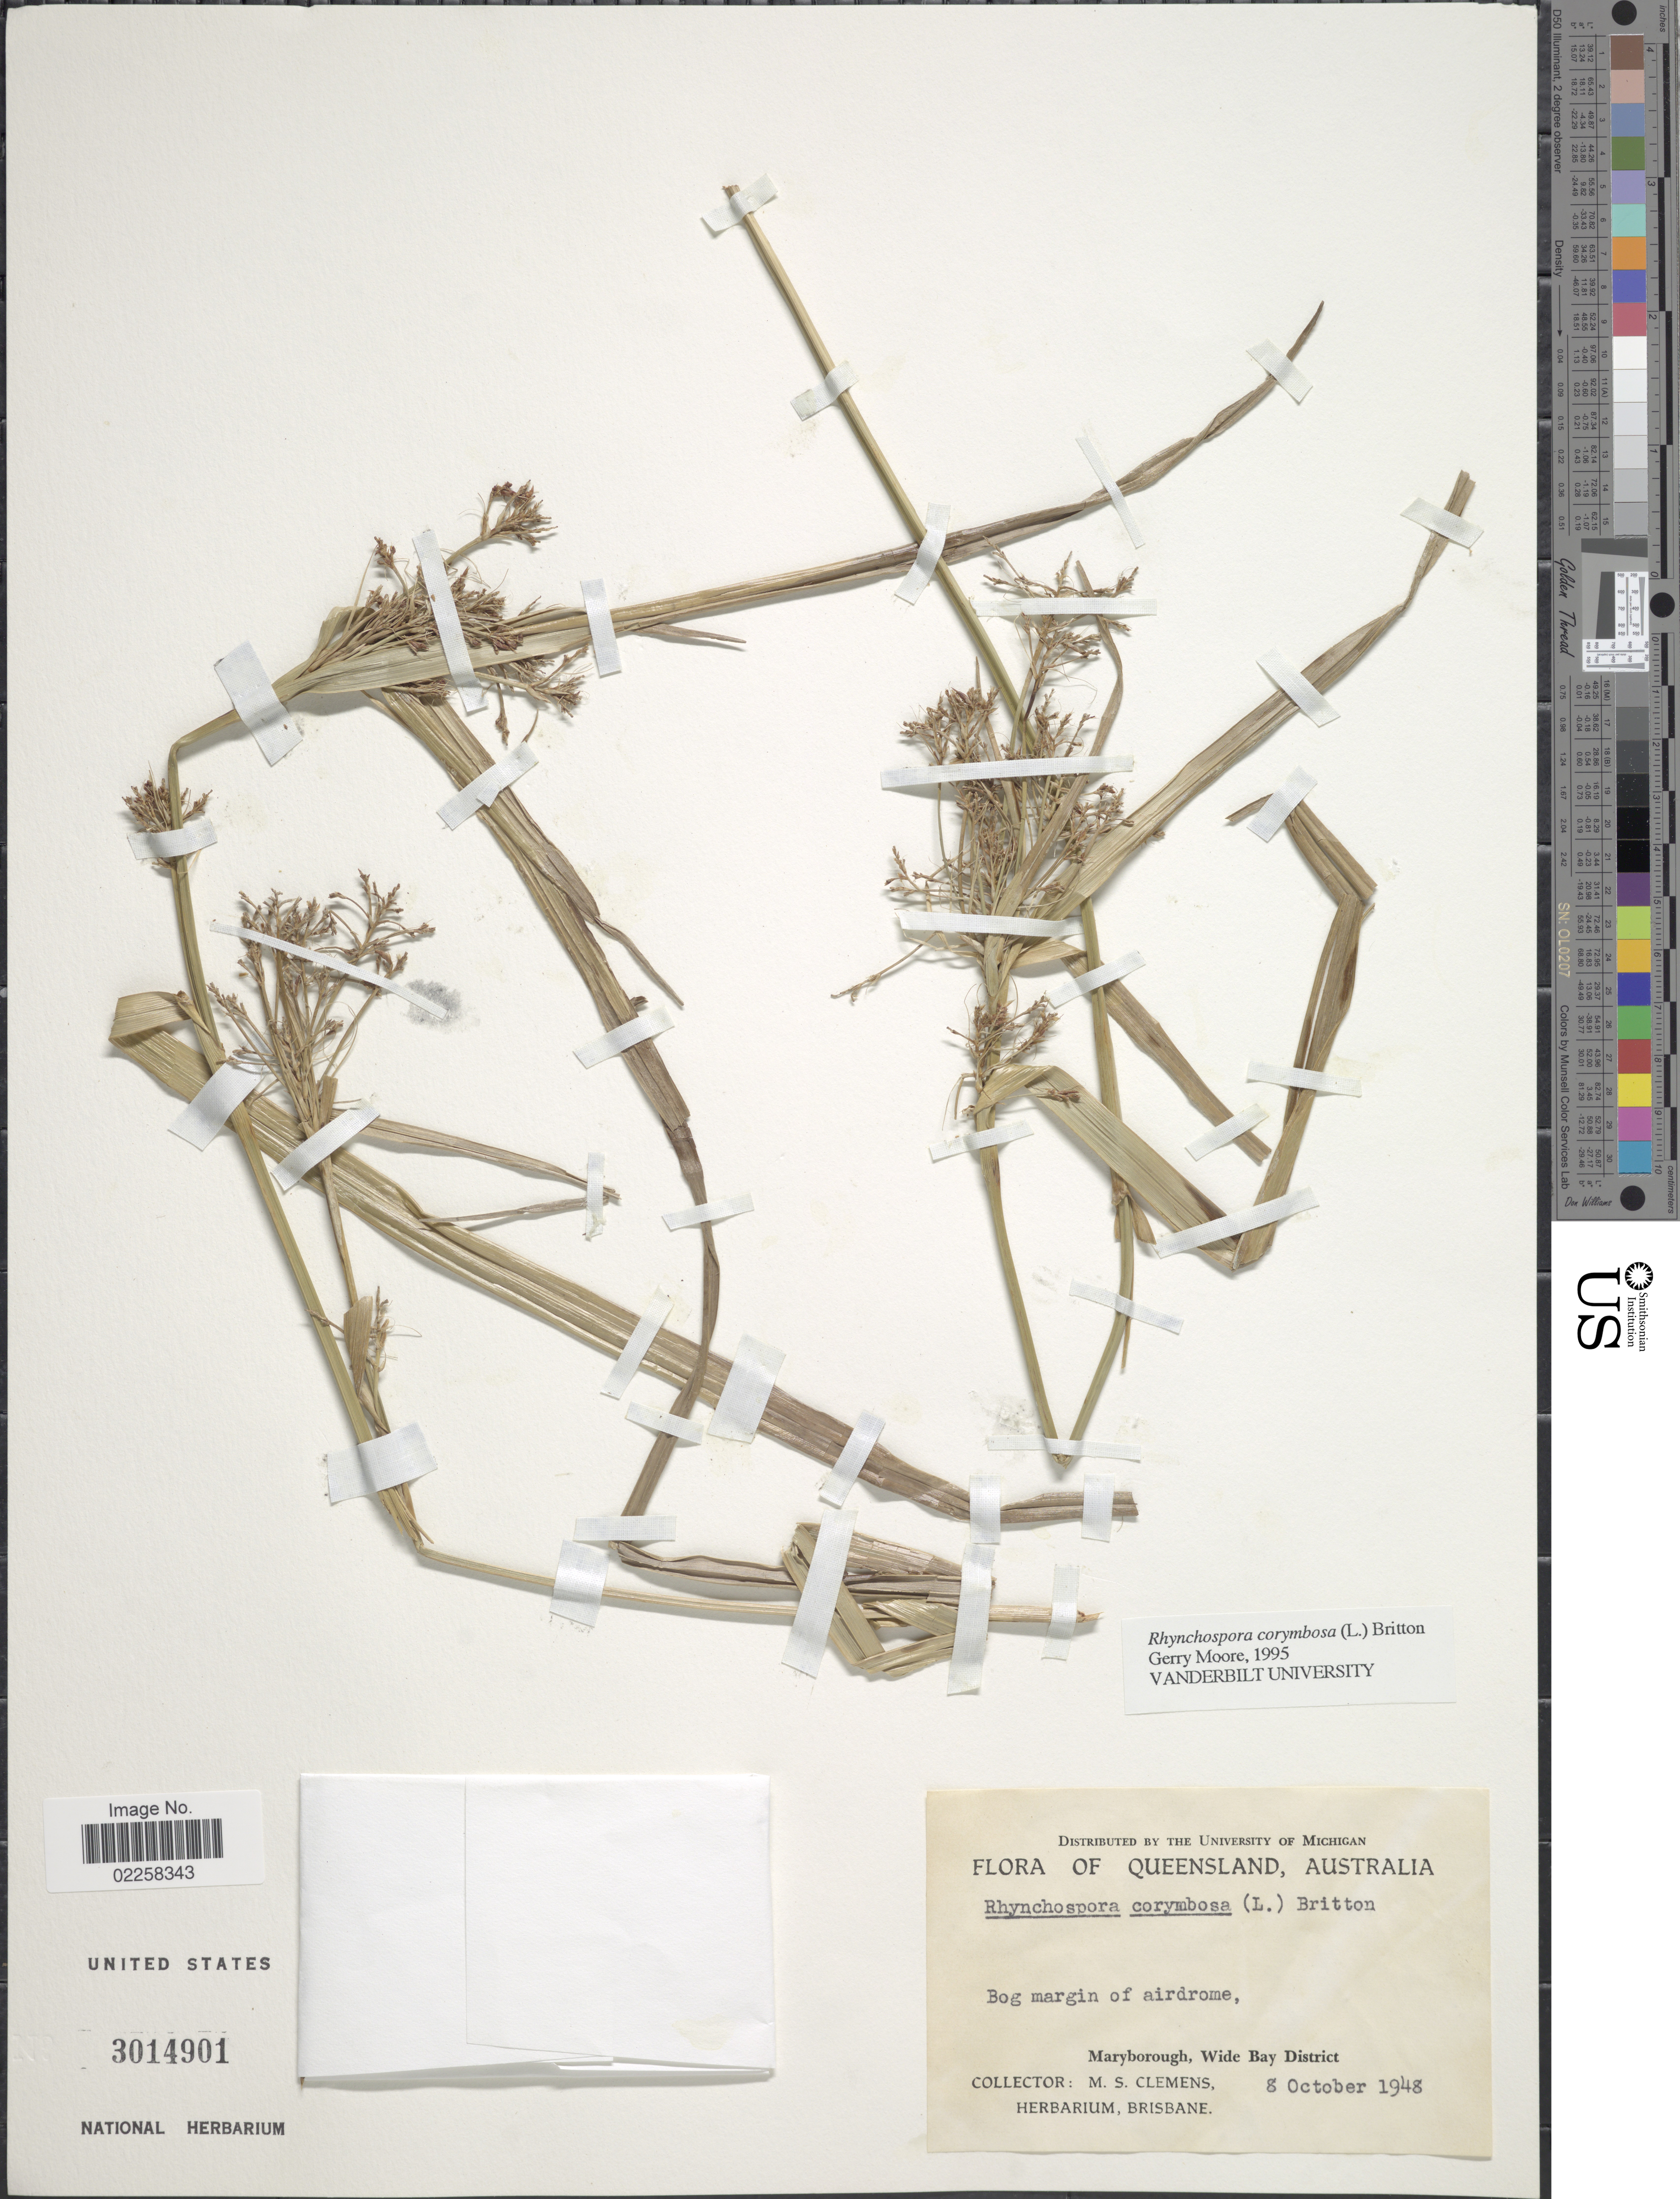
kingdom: Plantae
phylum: Tracheophyta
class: Liliopsida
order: Poales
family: Cyperaceae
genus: Rhynchospora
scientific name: Rhynchospora corymbosa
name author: (L.) Britton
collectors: M. S. Clemens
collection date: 1948-10-08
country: Australia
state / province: Queensland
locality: Maryborough, Wide Bay District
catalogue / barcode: US 3014901